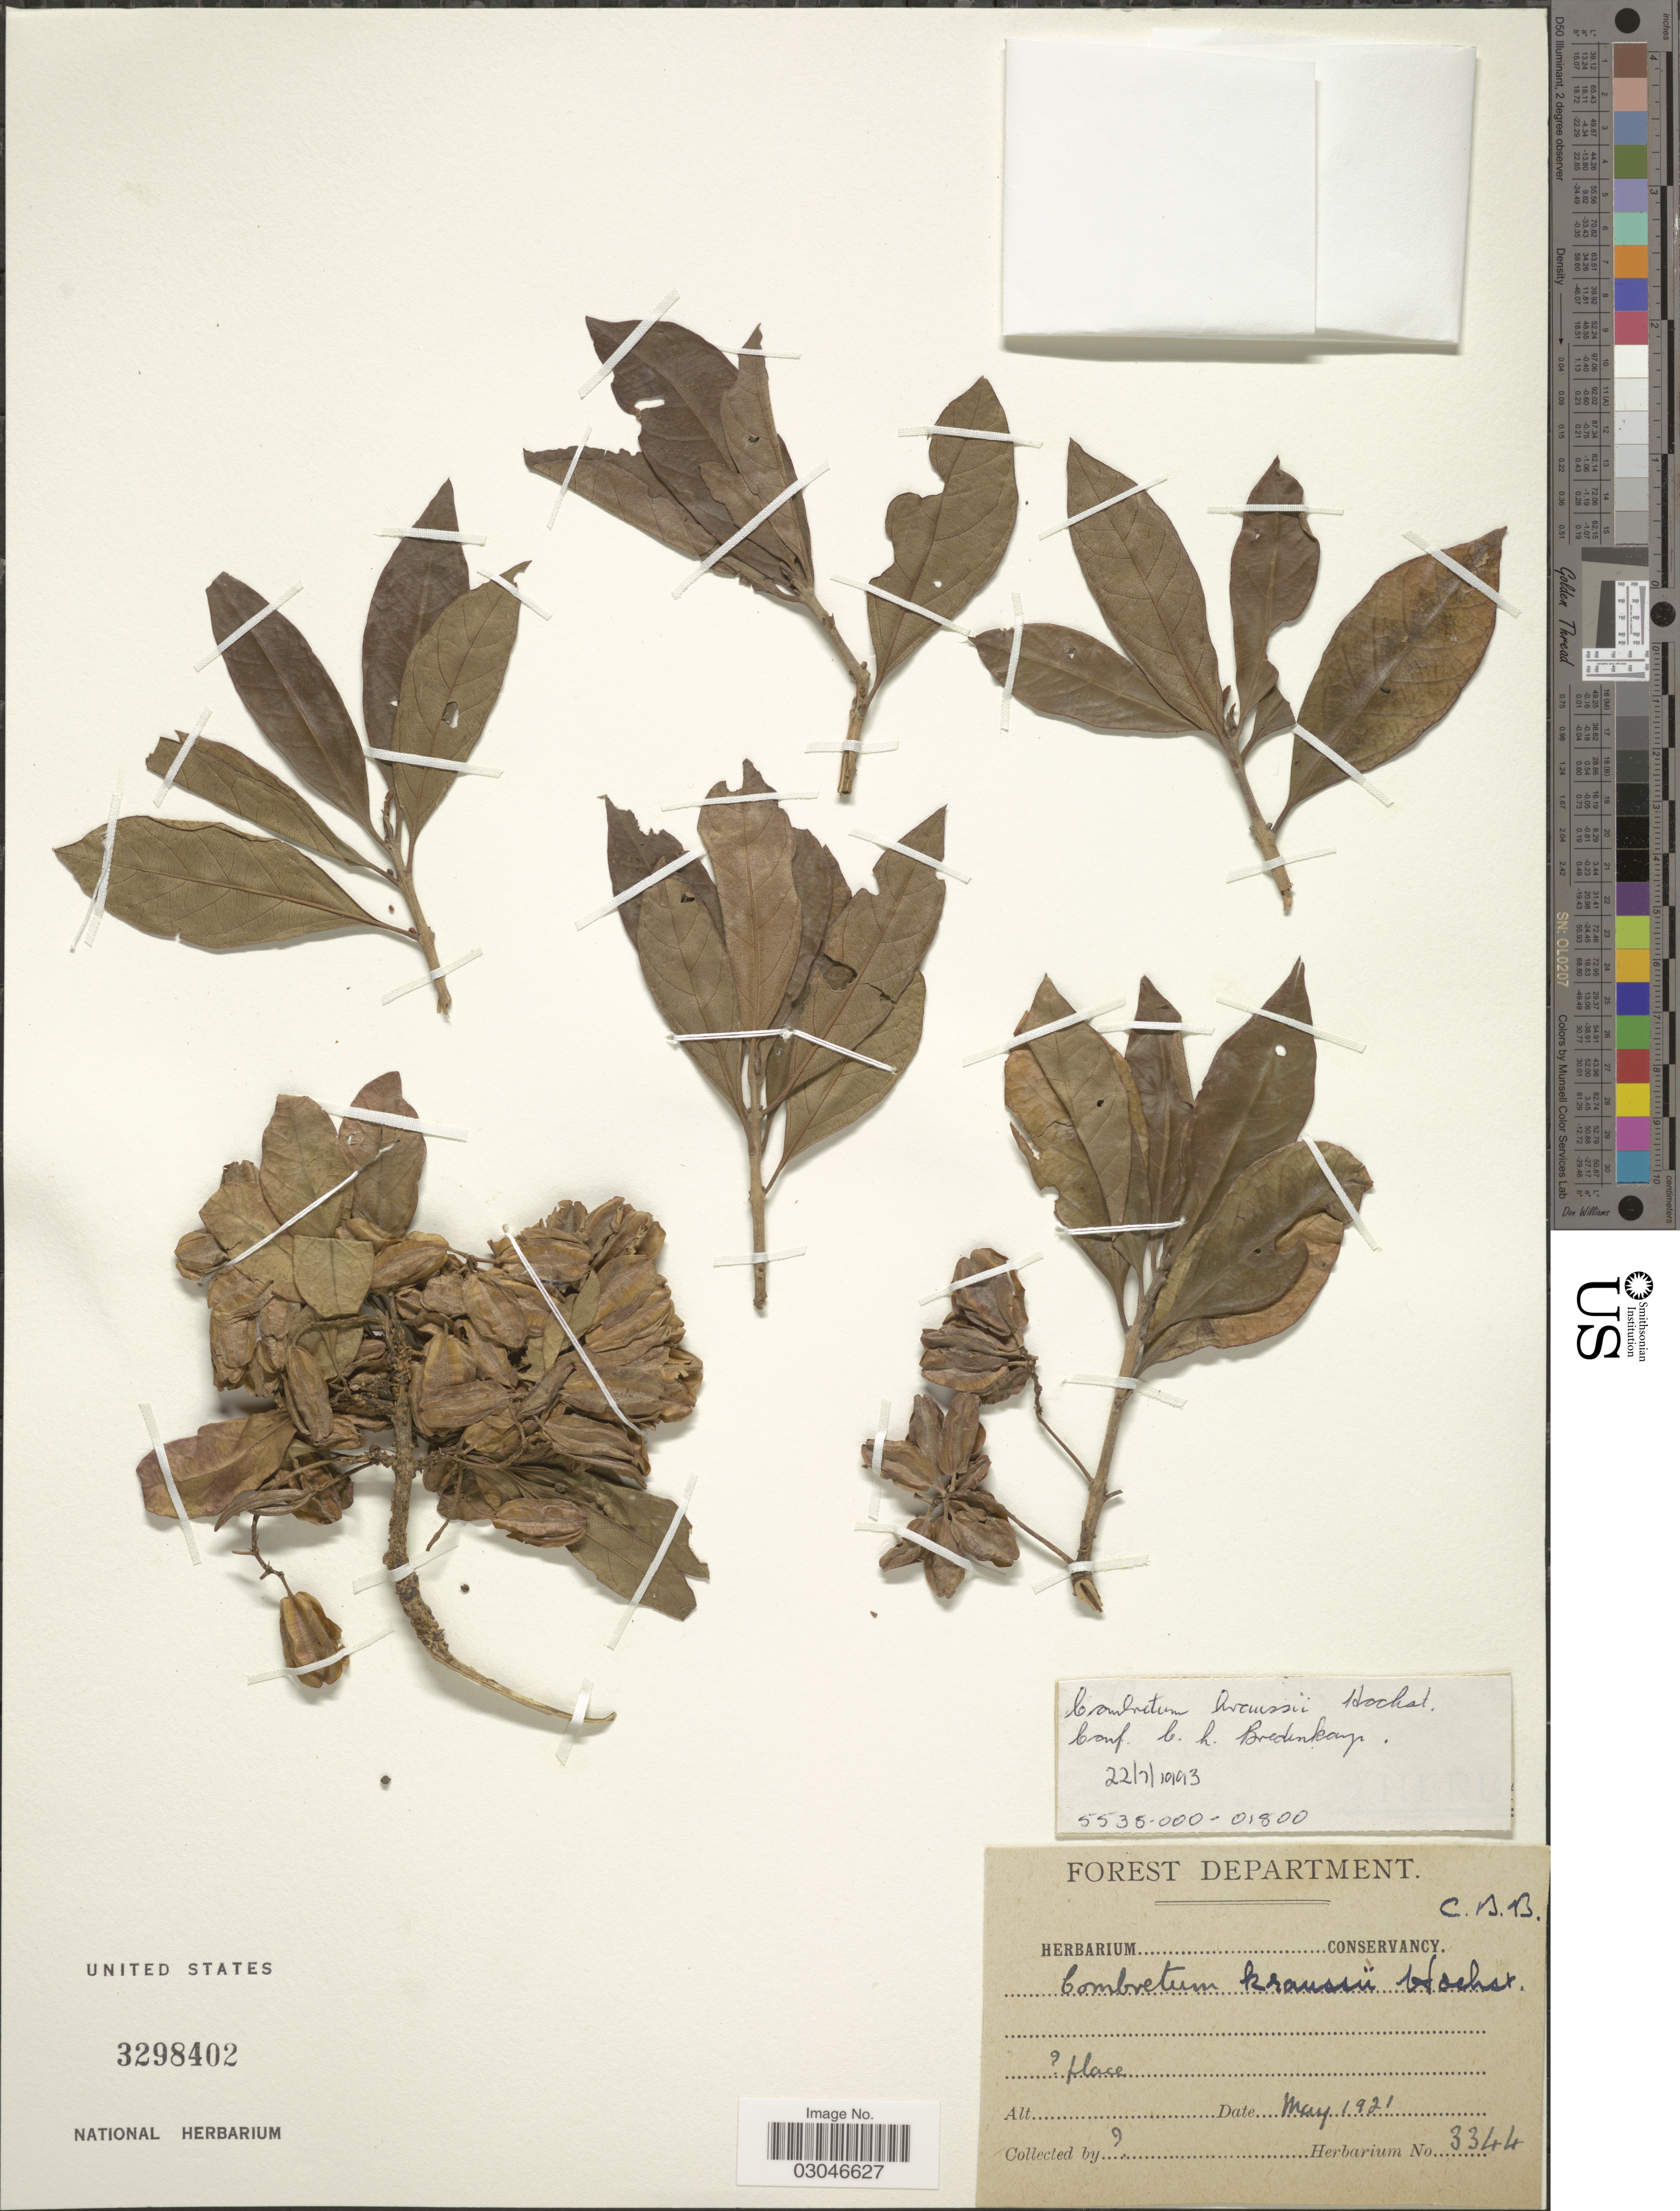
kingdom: Plantae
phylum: Tracheophyta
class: Magnoliopsida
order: Myrtales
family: Combretaceae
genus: Combretum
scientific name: Combretum kraussii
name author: Hochst.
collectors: Forest Dept.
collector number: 3344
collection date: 1921-05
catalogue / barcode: US 3298402